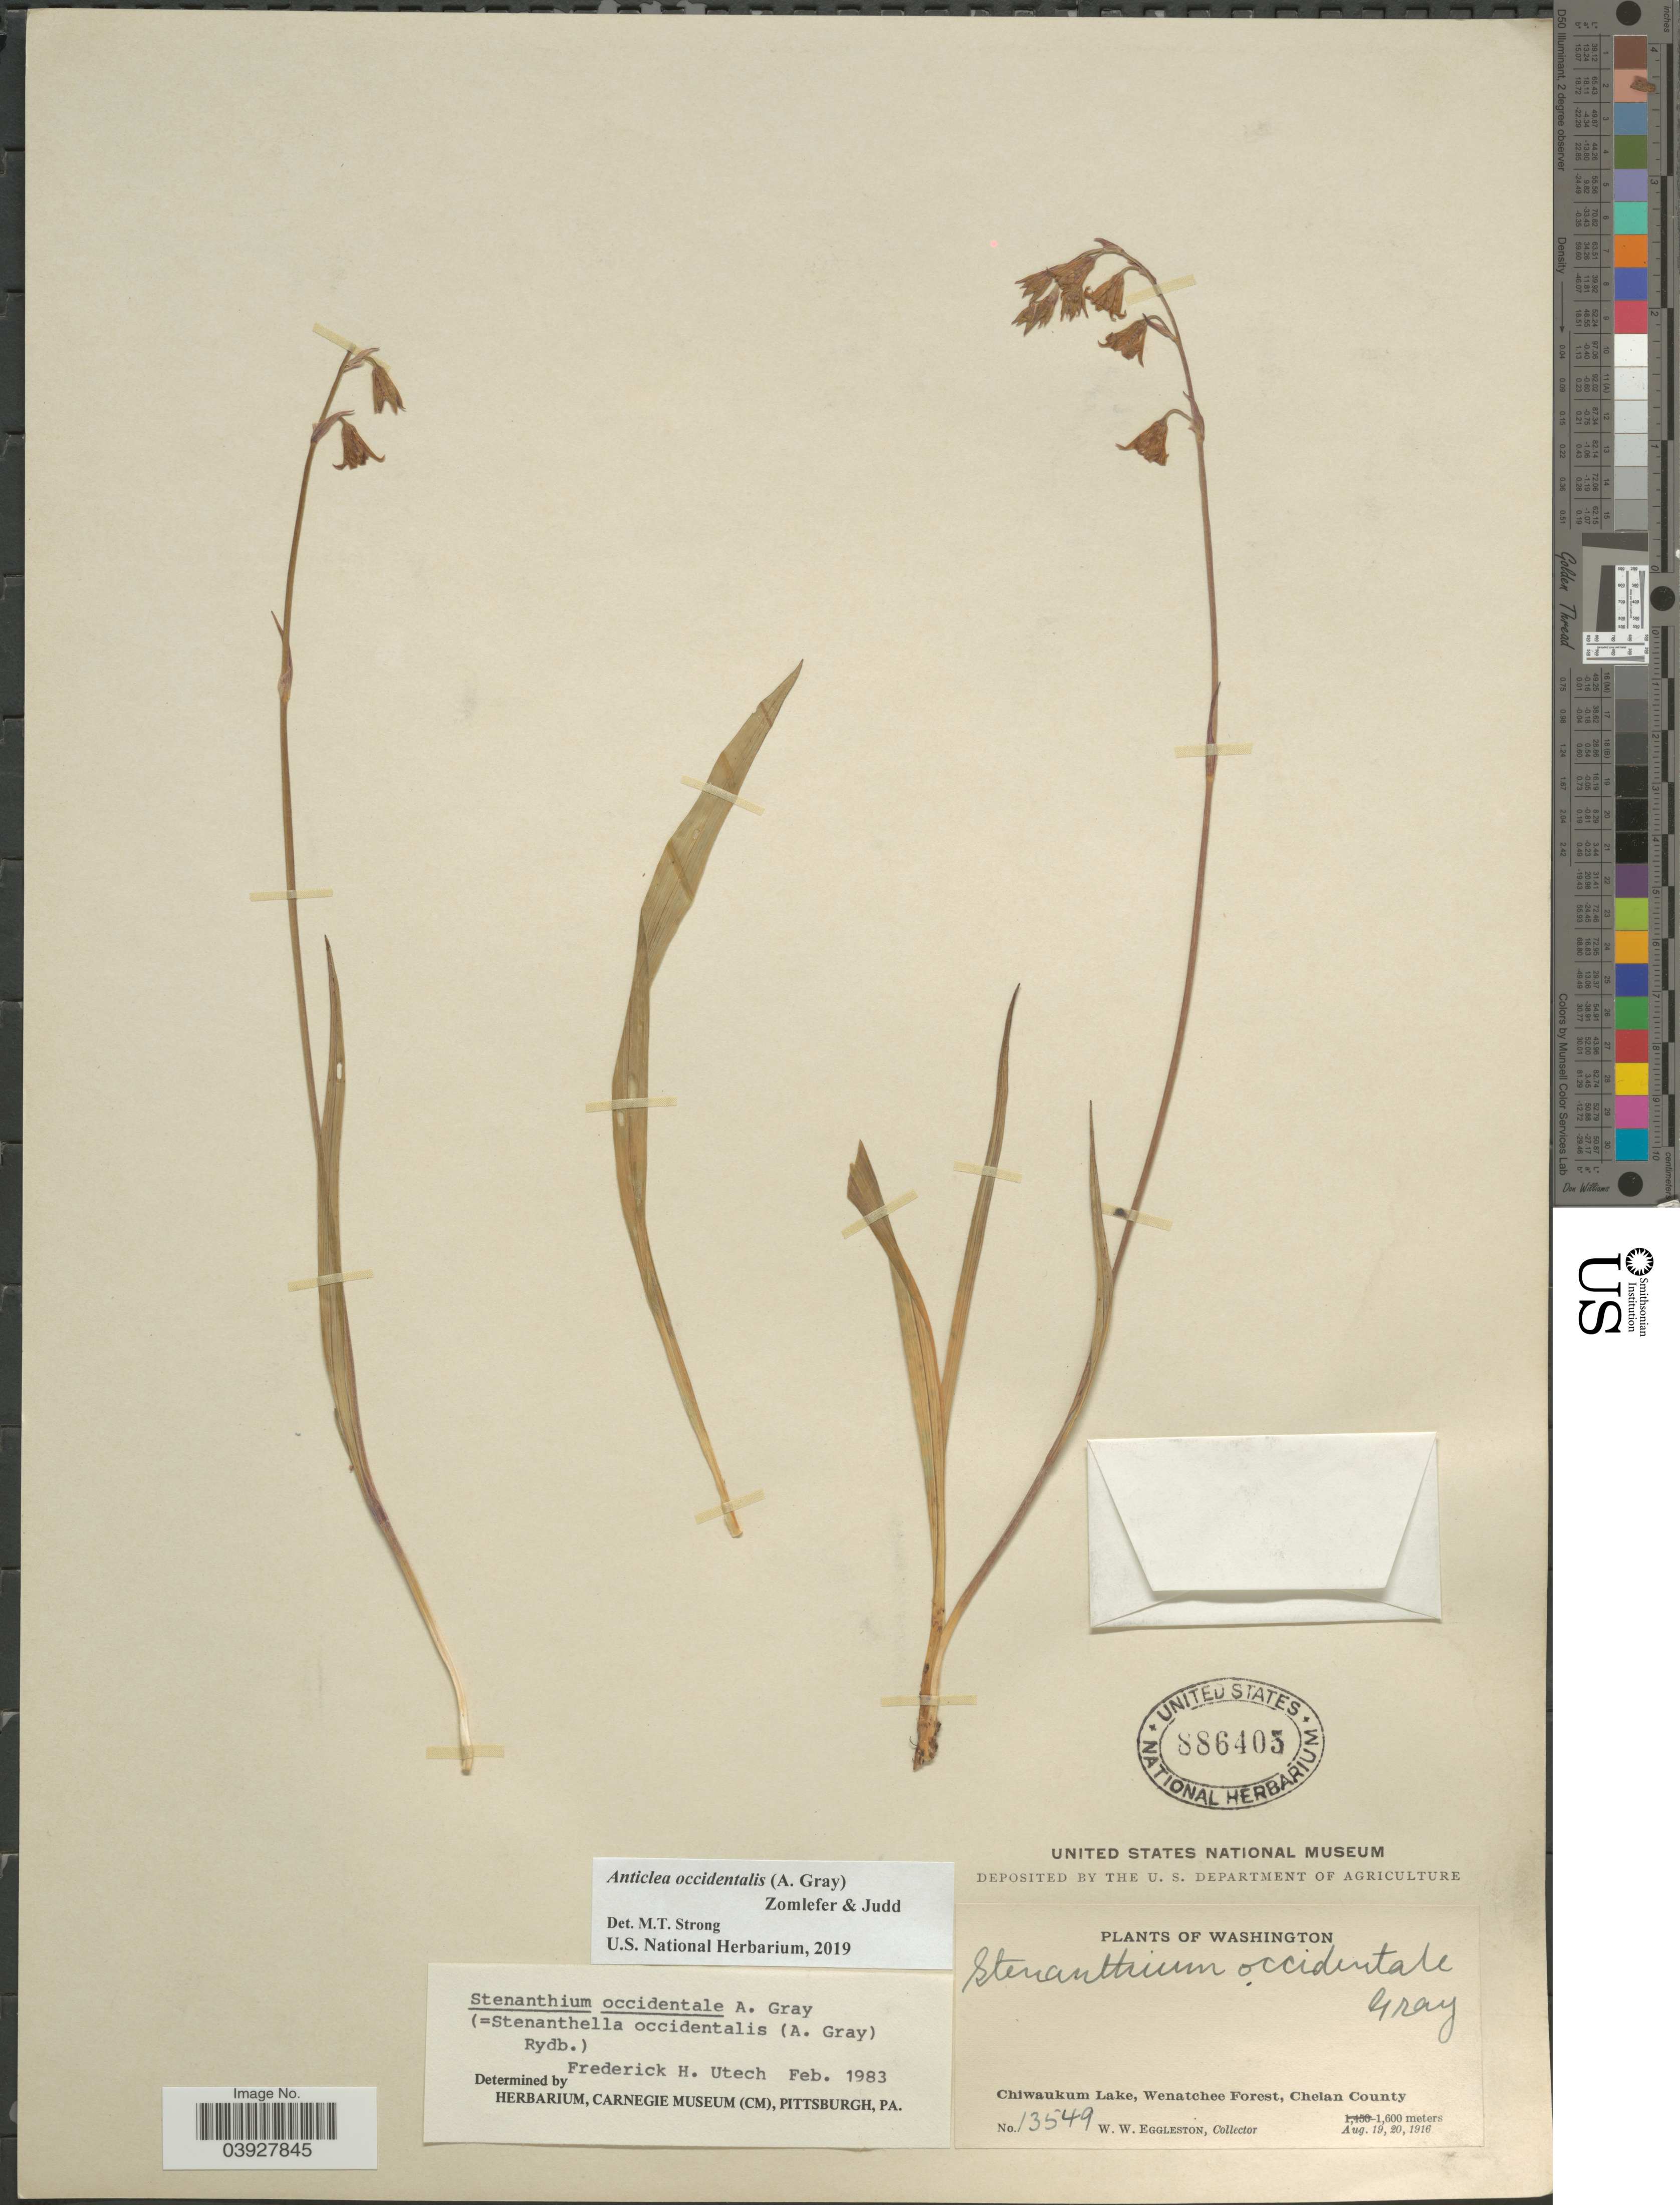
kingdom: Plantae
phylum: Tracheophyta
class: Liliopsida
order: Liliales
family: Melanthiaceae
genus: Anticlea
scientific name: Anticlea occidentalis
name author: (A. Gray) Zomlefer & Judd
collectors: W. W. Eggleston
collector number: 13549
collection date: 1916-08-19/1916-08-20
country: United States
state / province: Washington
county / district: Chelan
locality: Chiwaukum Lake, Wenatchee Forest, Chelan County.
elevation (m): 1600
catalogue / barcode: US 886403